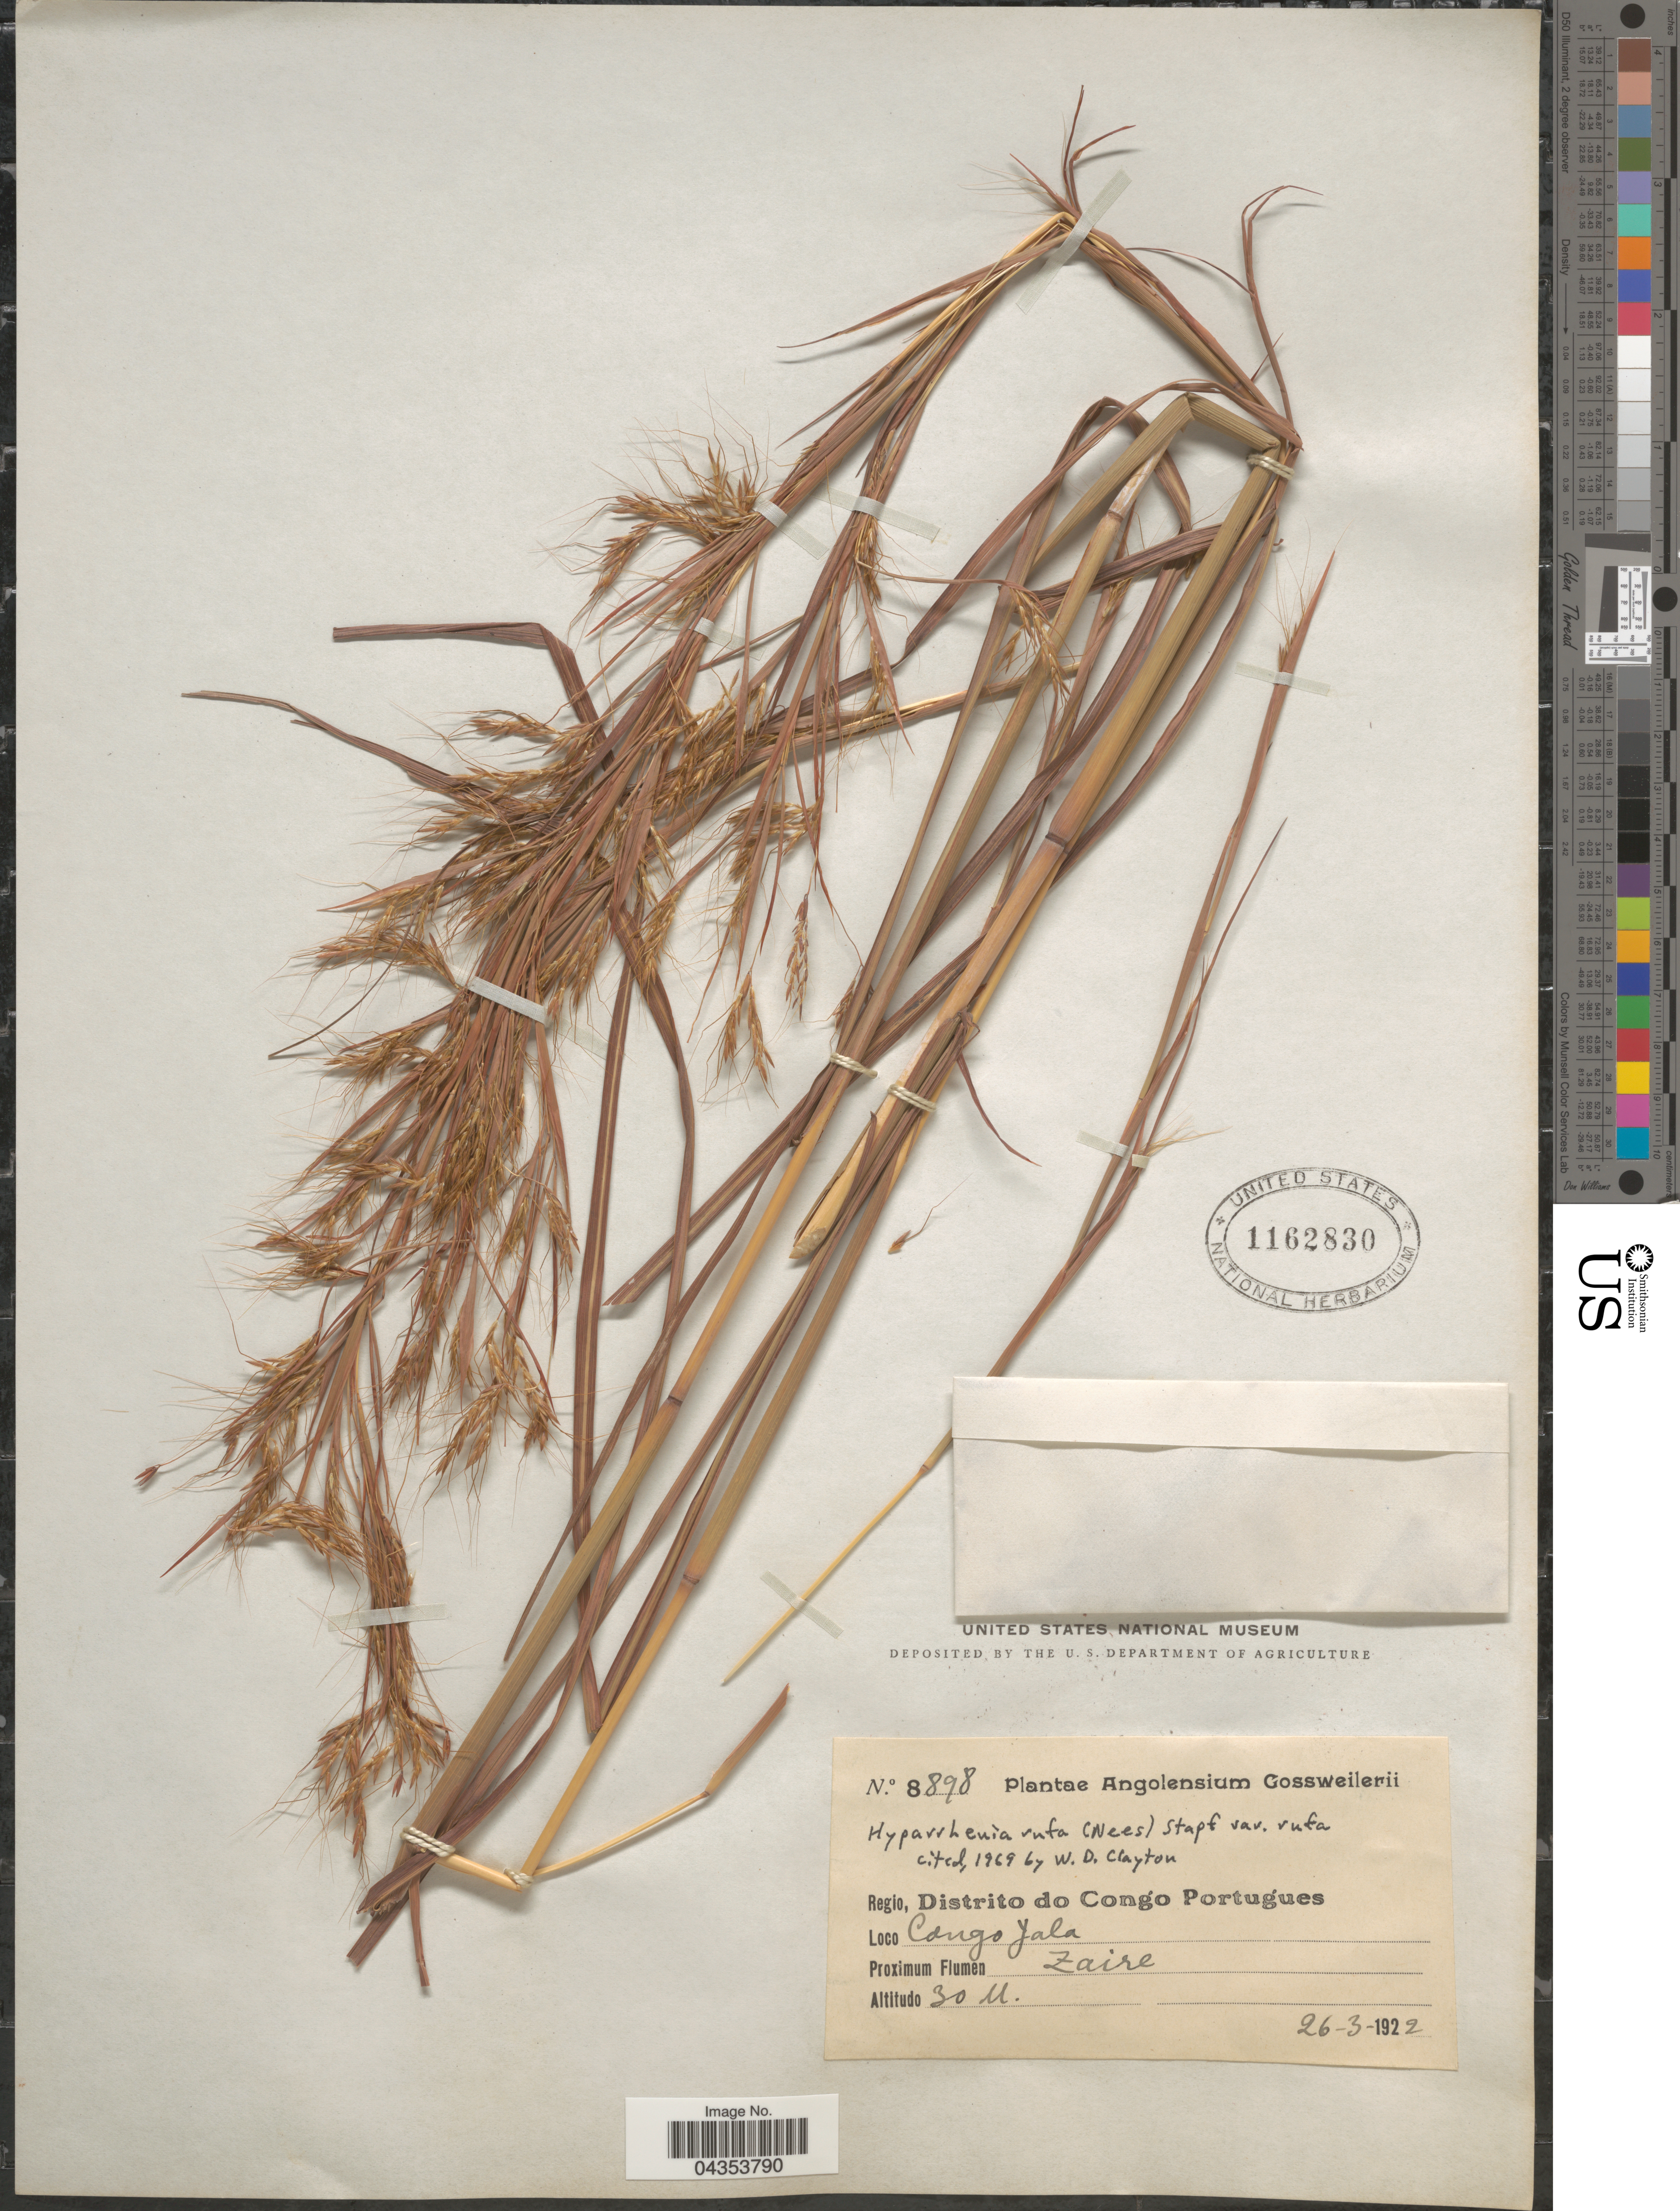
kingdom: Plantae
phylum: Tracheophyta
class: Liliopsida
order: Poales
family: Poaceae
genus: Hyparrhenia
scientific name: Hyparrhenia rufa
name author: (Nees) Stapf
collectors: -. Gossweiler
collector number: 8898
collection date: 1922-03-26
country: Angola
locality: Regio, Distrito do Congo Portugues. Congo Yala. Proximum Flumen Zaire.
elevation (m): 30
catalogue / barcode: US 1162830